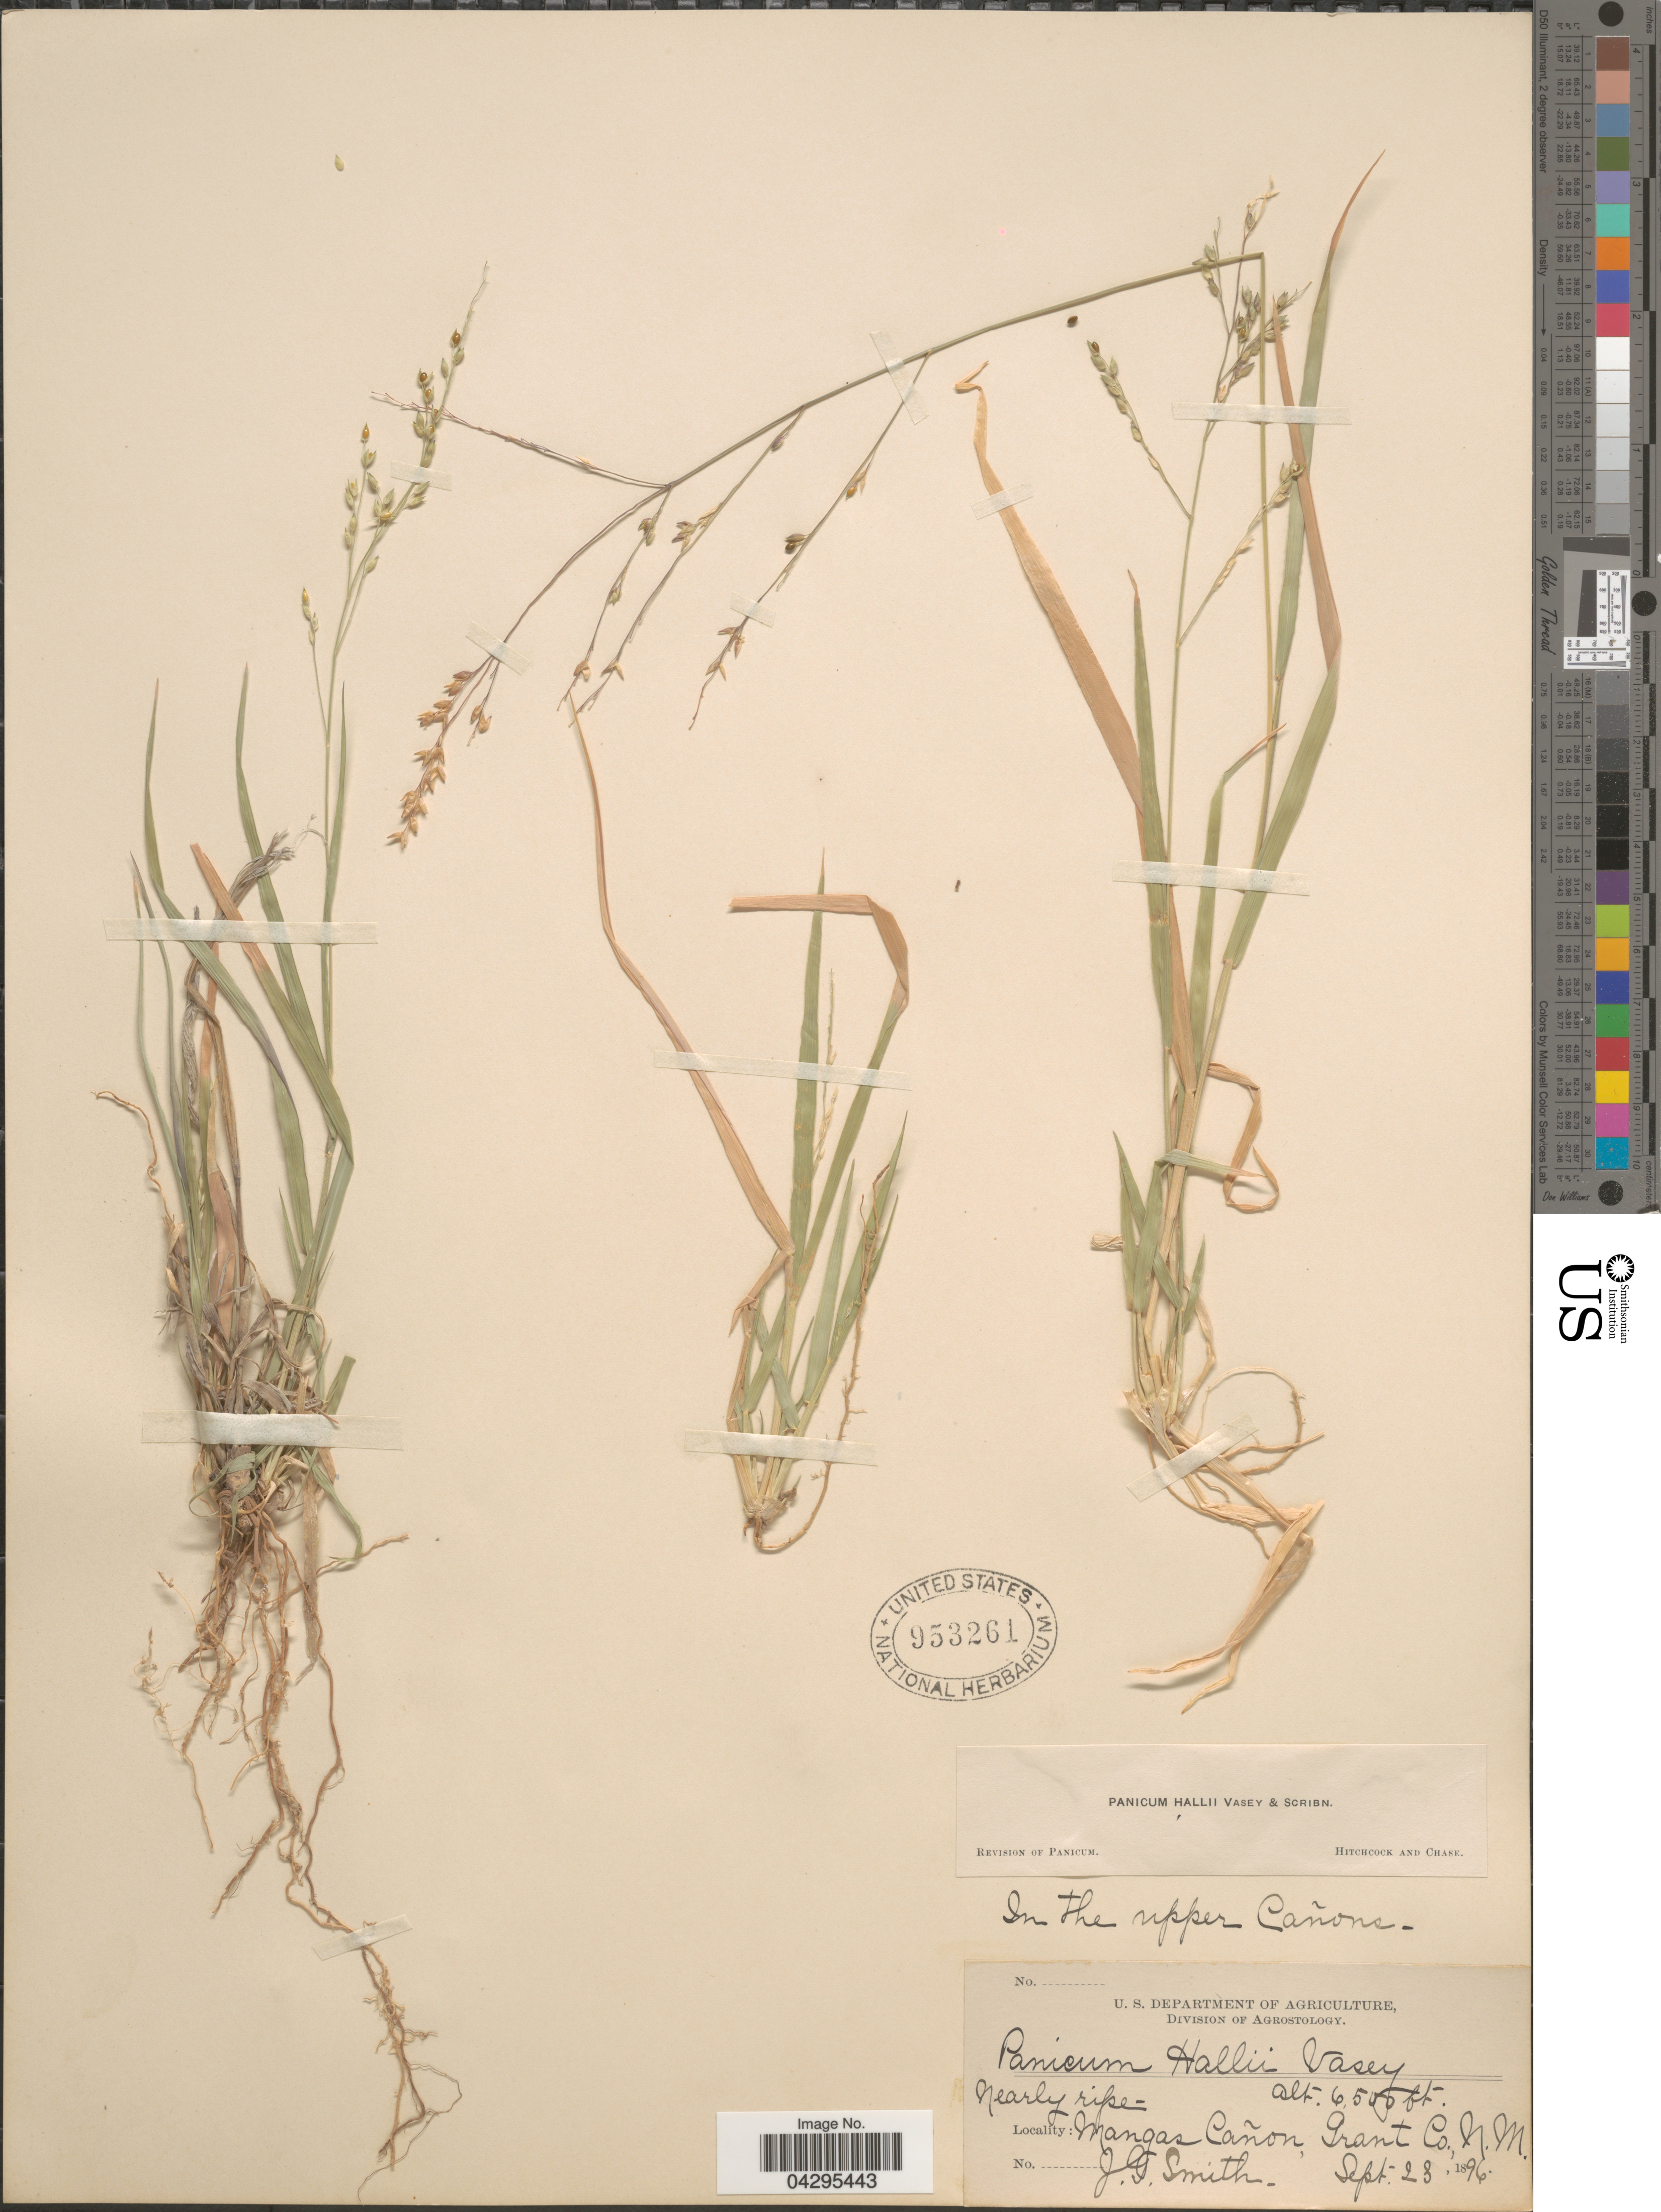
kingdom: Plantae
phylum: Tracheophyta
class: Liliopsida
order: Poales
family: Poaceae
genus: Panicum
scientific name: Panicum hallii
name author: Vasey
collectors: J. G. Smith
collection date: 1896-09-23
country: United States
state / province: New Mexico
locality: Mangas Cañon, Grant Co.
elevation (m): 1981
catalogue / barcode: US 953261